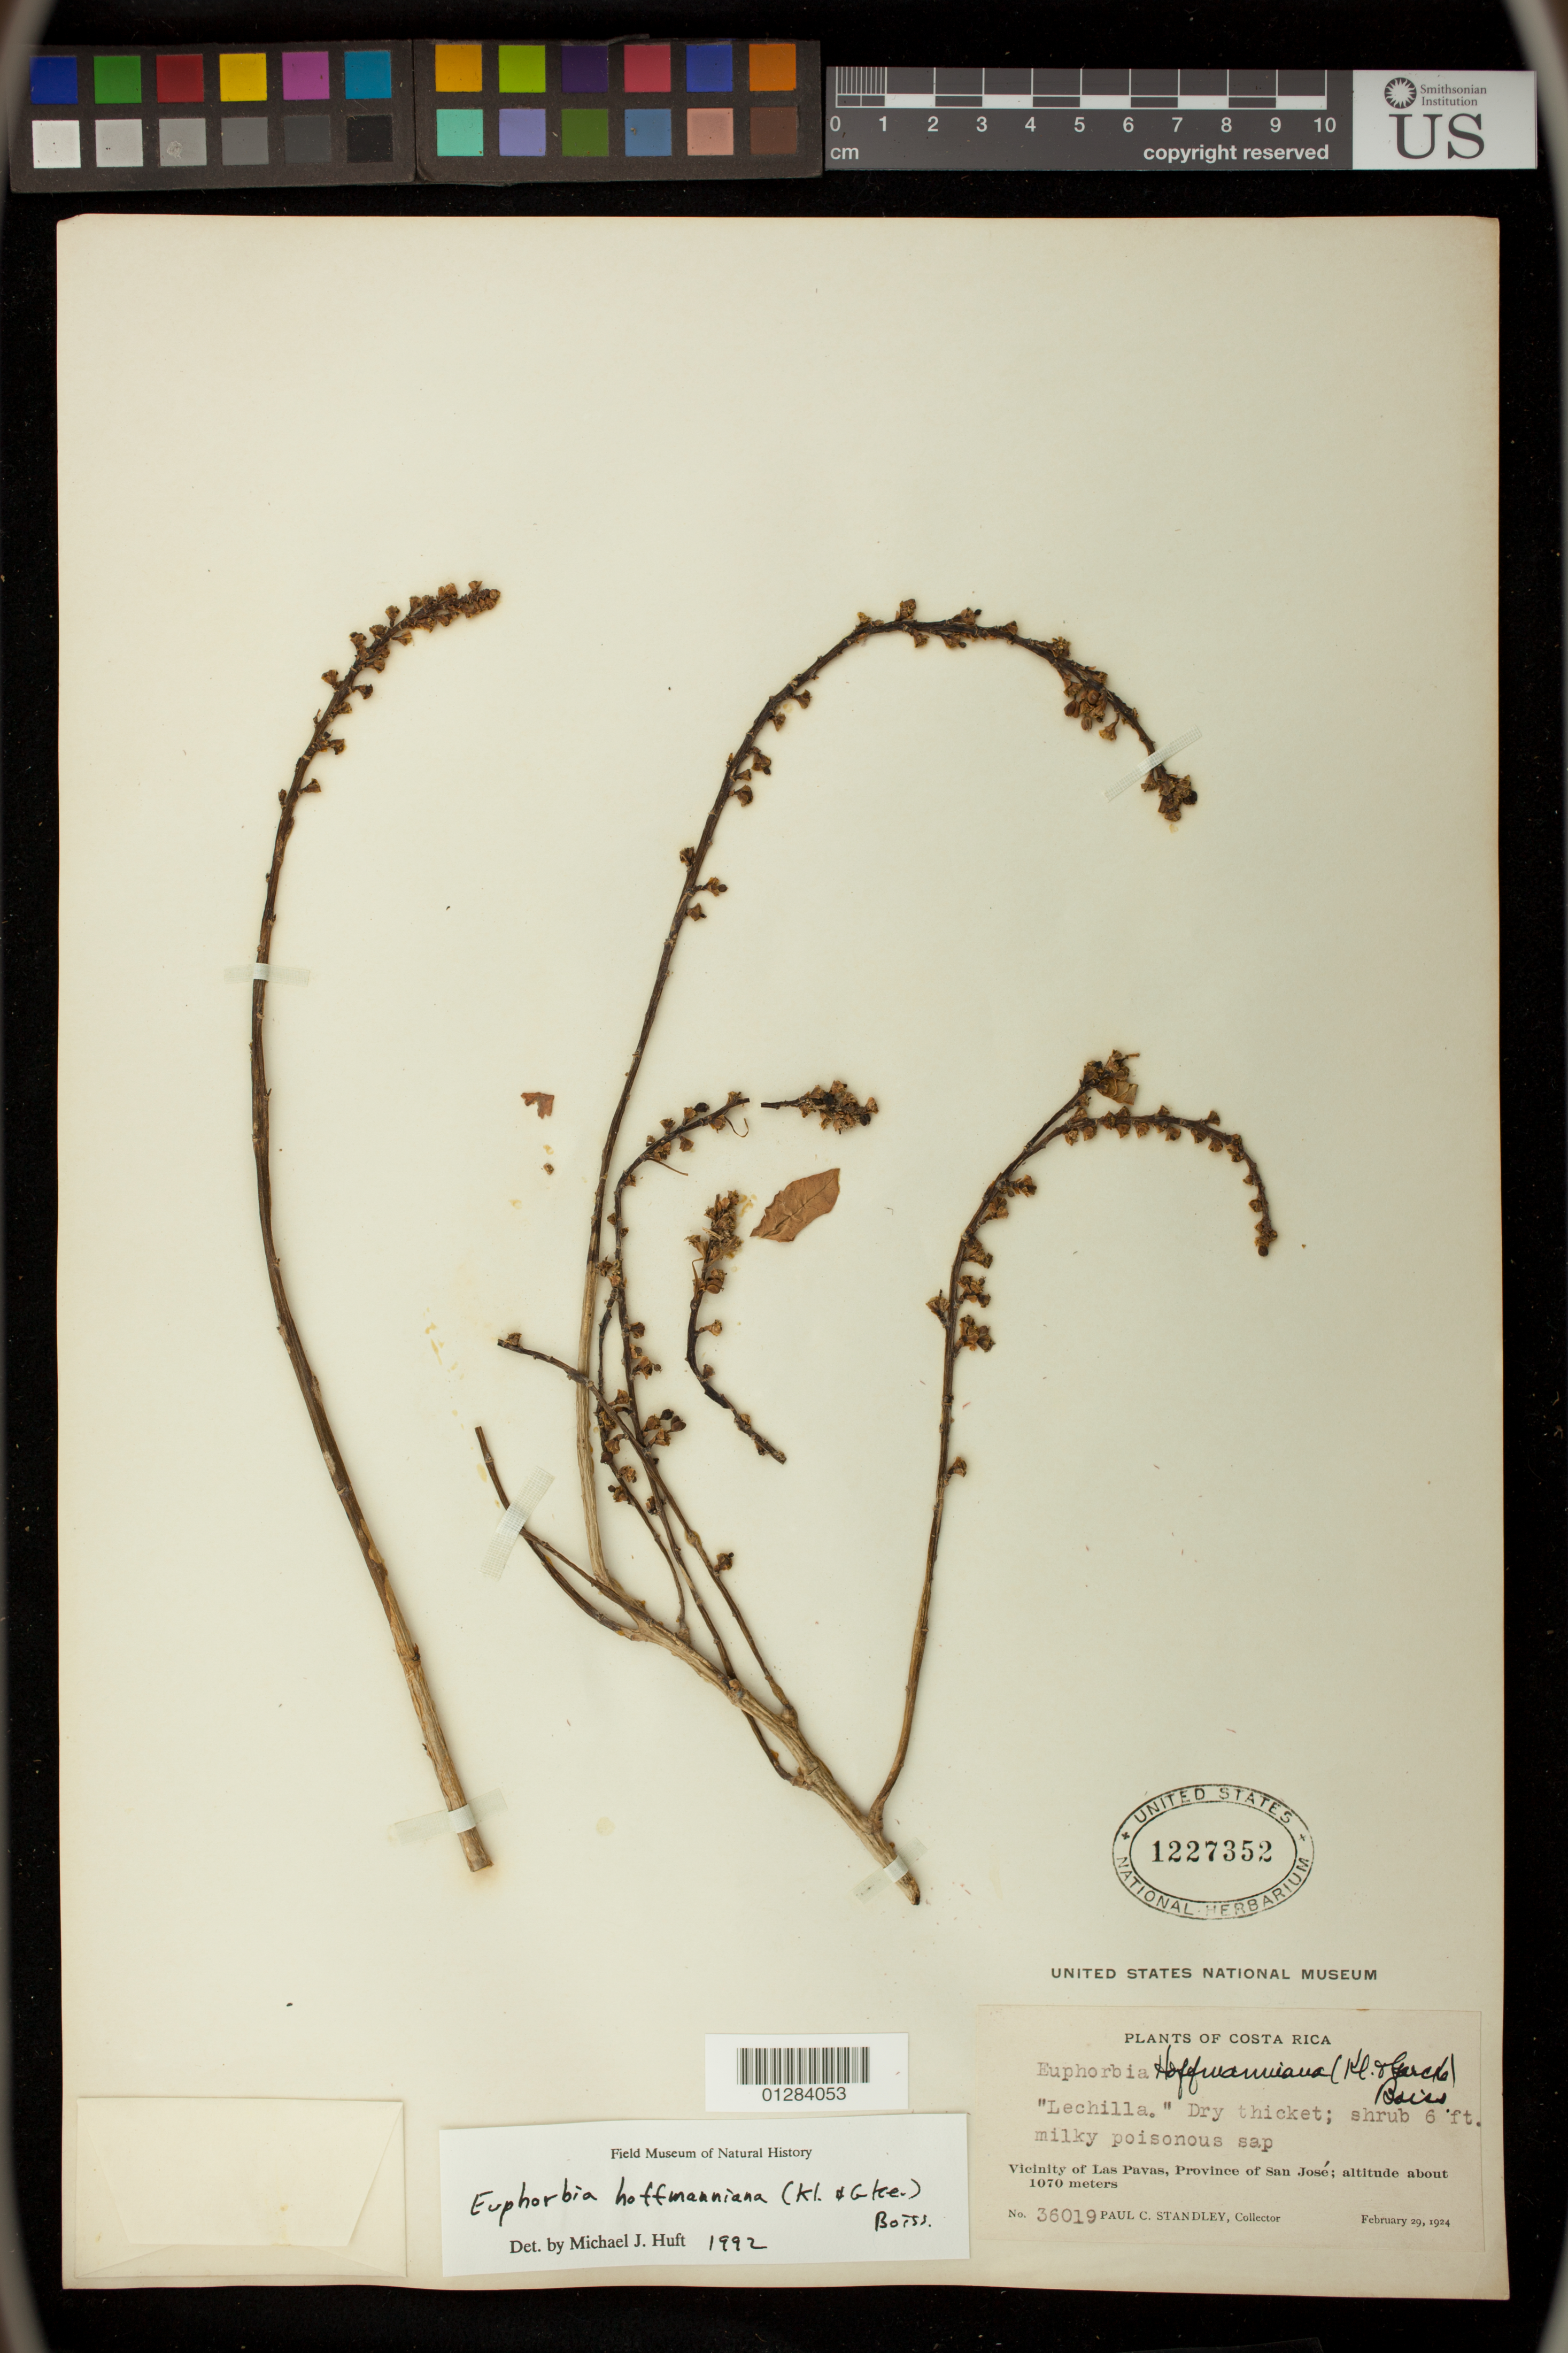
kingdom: Plantae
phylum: Tracheophyta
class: Magnoliopsida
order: Malpighiales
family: Euphorbiaceae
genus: Euphorbia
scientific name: Euphorbia hoffmanniana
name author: (Klotzsch & Garcke) Boiss.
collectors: P. C. Standley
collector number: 36019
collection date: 1924-02-29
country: Costa Rica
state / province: San Jose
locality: Vicinity of Las Pavas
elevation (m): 1070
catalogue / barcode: US 1227352